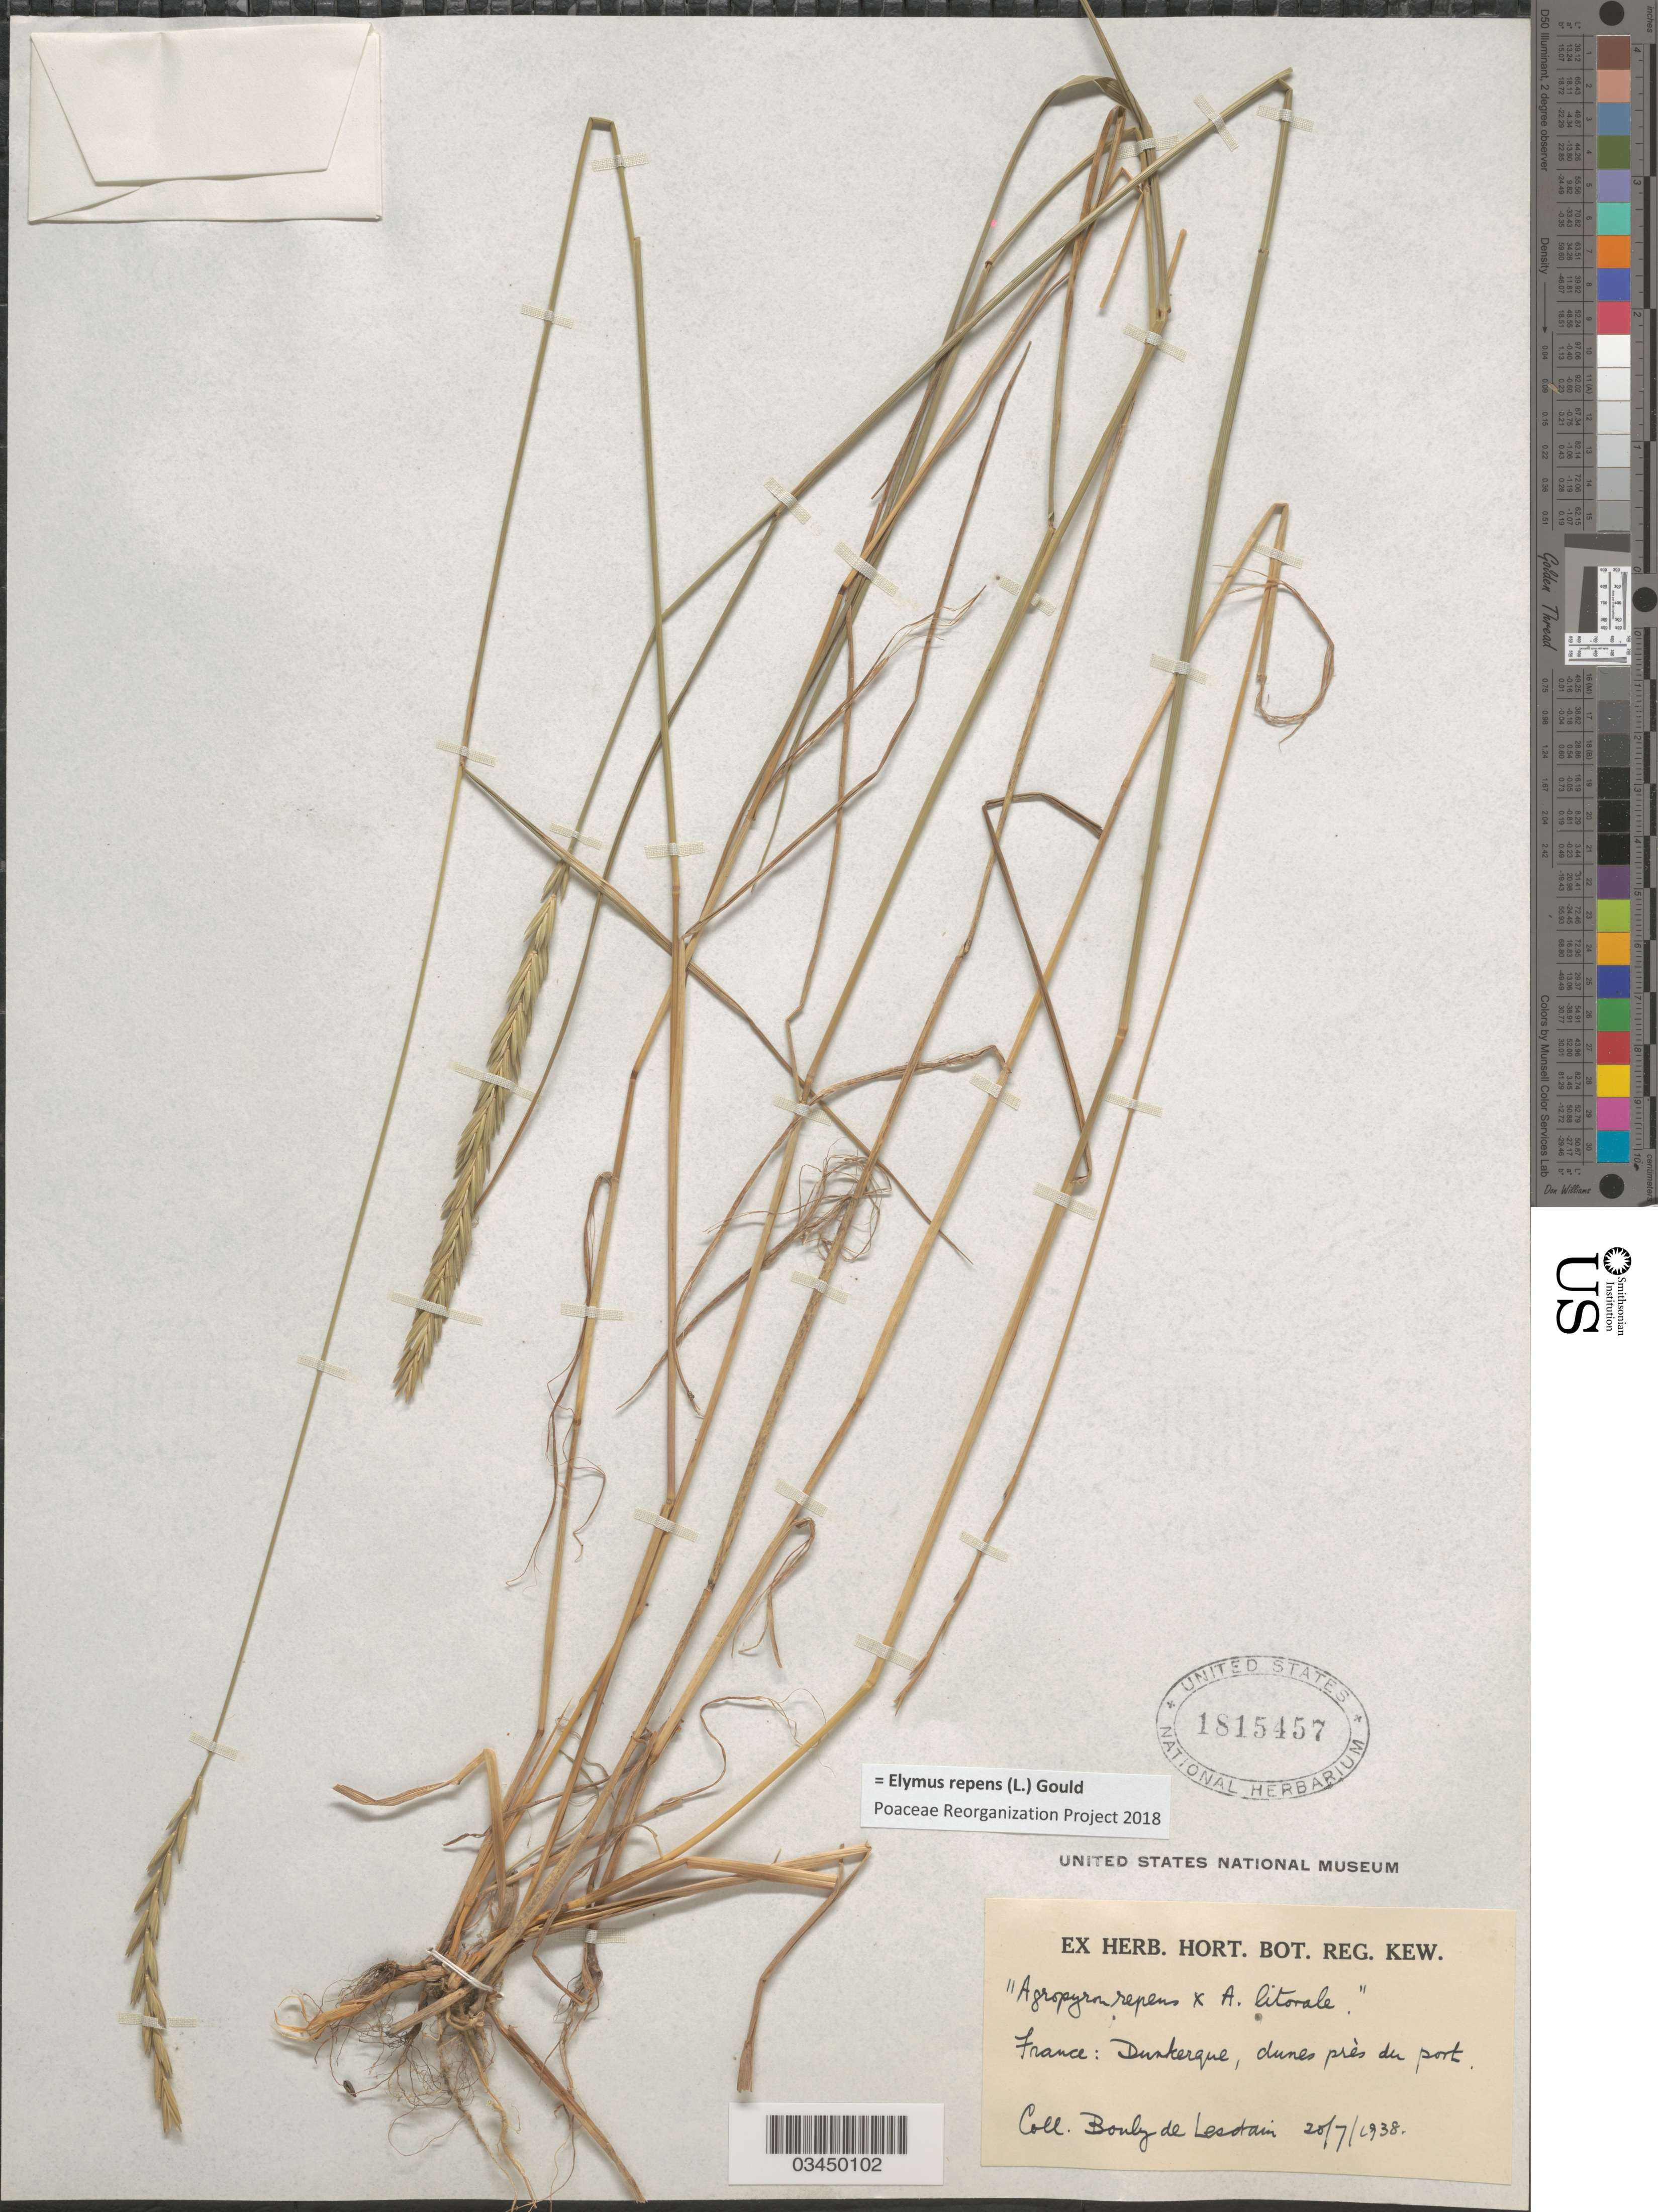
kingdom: Plantae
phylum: Tracheophyta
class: Liliopsida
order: Poales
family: Poaceae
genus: Elymus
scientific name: Elymus repens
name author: (L.) Gould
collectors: M. Bouly de Lesdain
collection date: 1938-07-20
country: France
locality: Dunkerque, dunes près du port.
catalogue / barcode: US 1815457